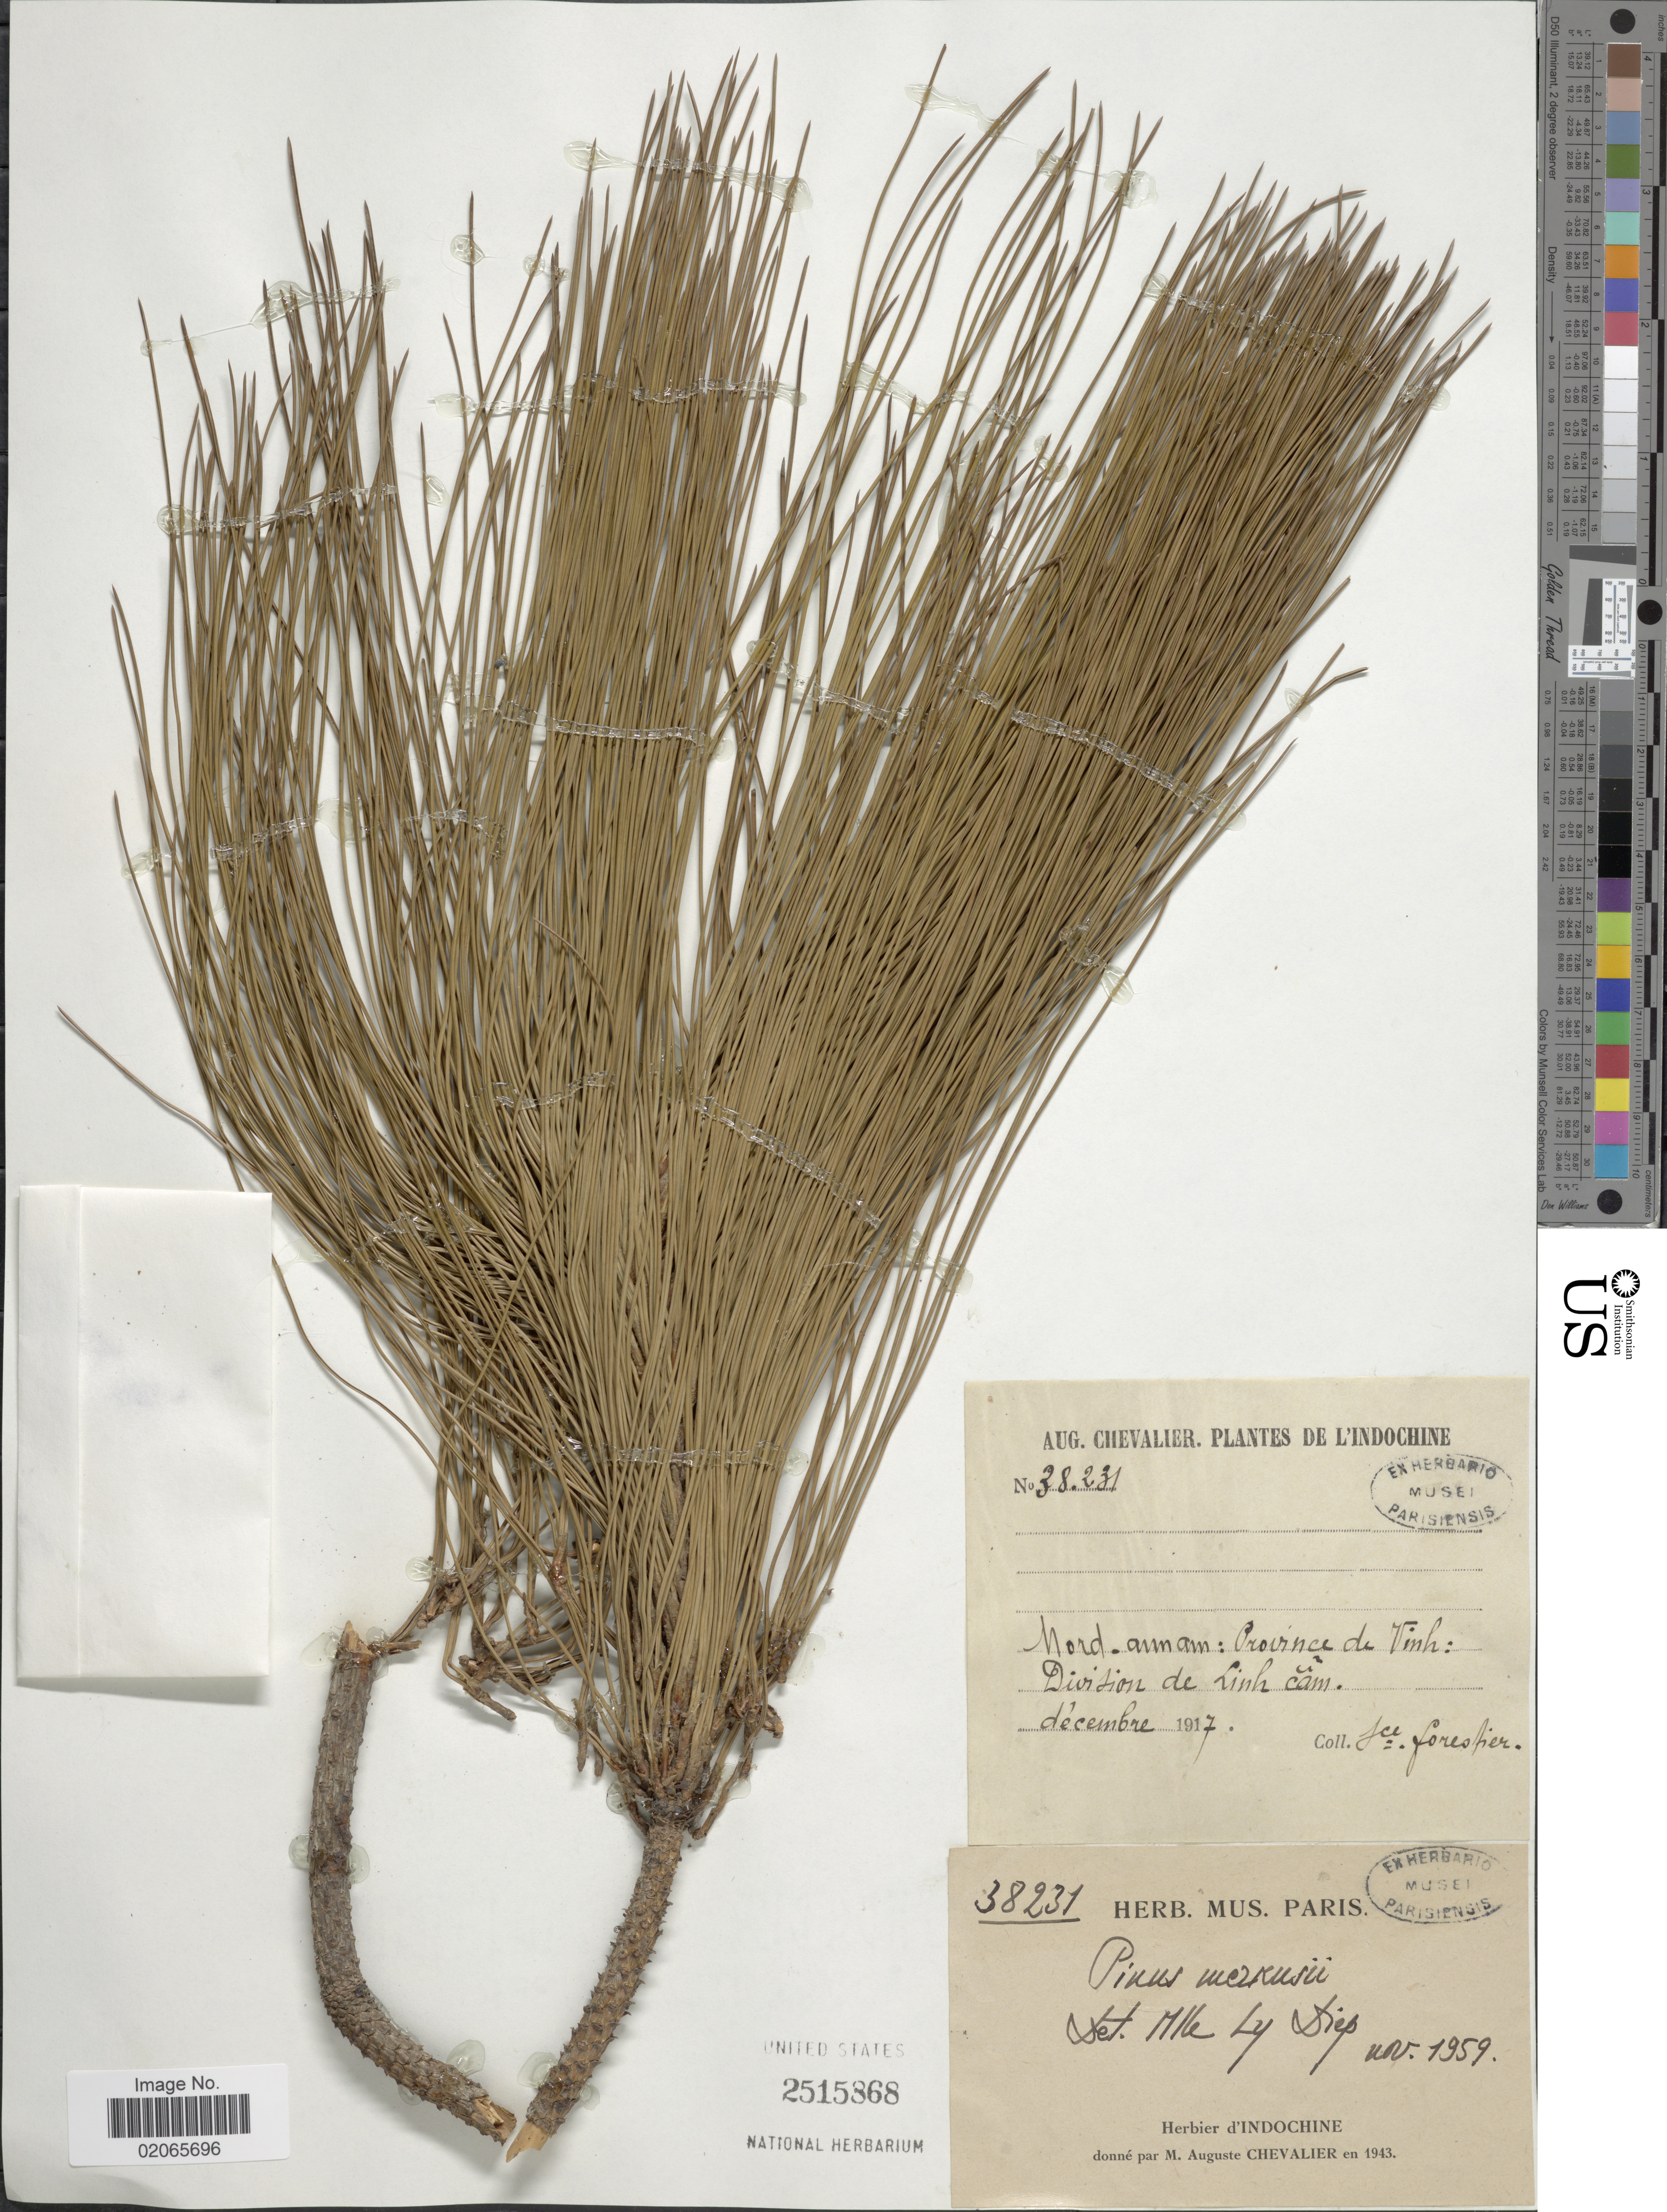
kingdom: Plantae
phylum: Tracheophyta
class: Pinopsida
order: Pinales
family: Pinaceae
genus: Pinus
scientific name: Pinus merkusii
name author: Jungh. & DeVries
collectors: Service Forestier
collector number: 38231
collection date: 1959-11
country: Vietnam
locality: Indochine, Nord-annam: Province de Vinh: Division de Linh cam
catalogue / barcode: US 2515868